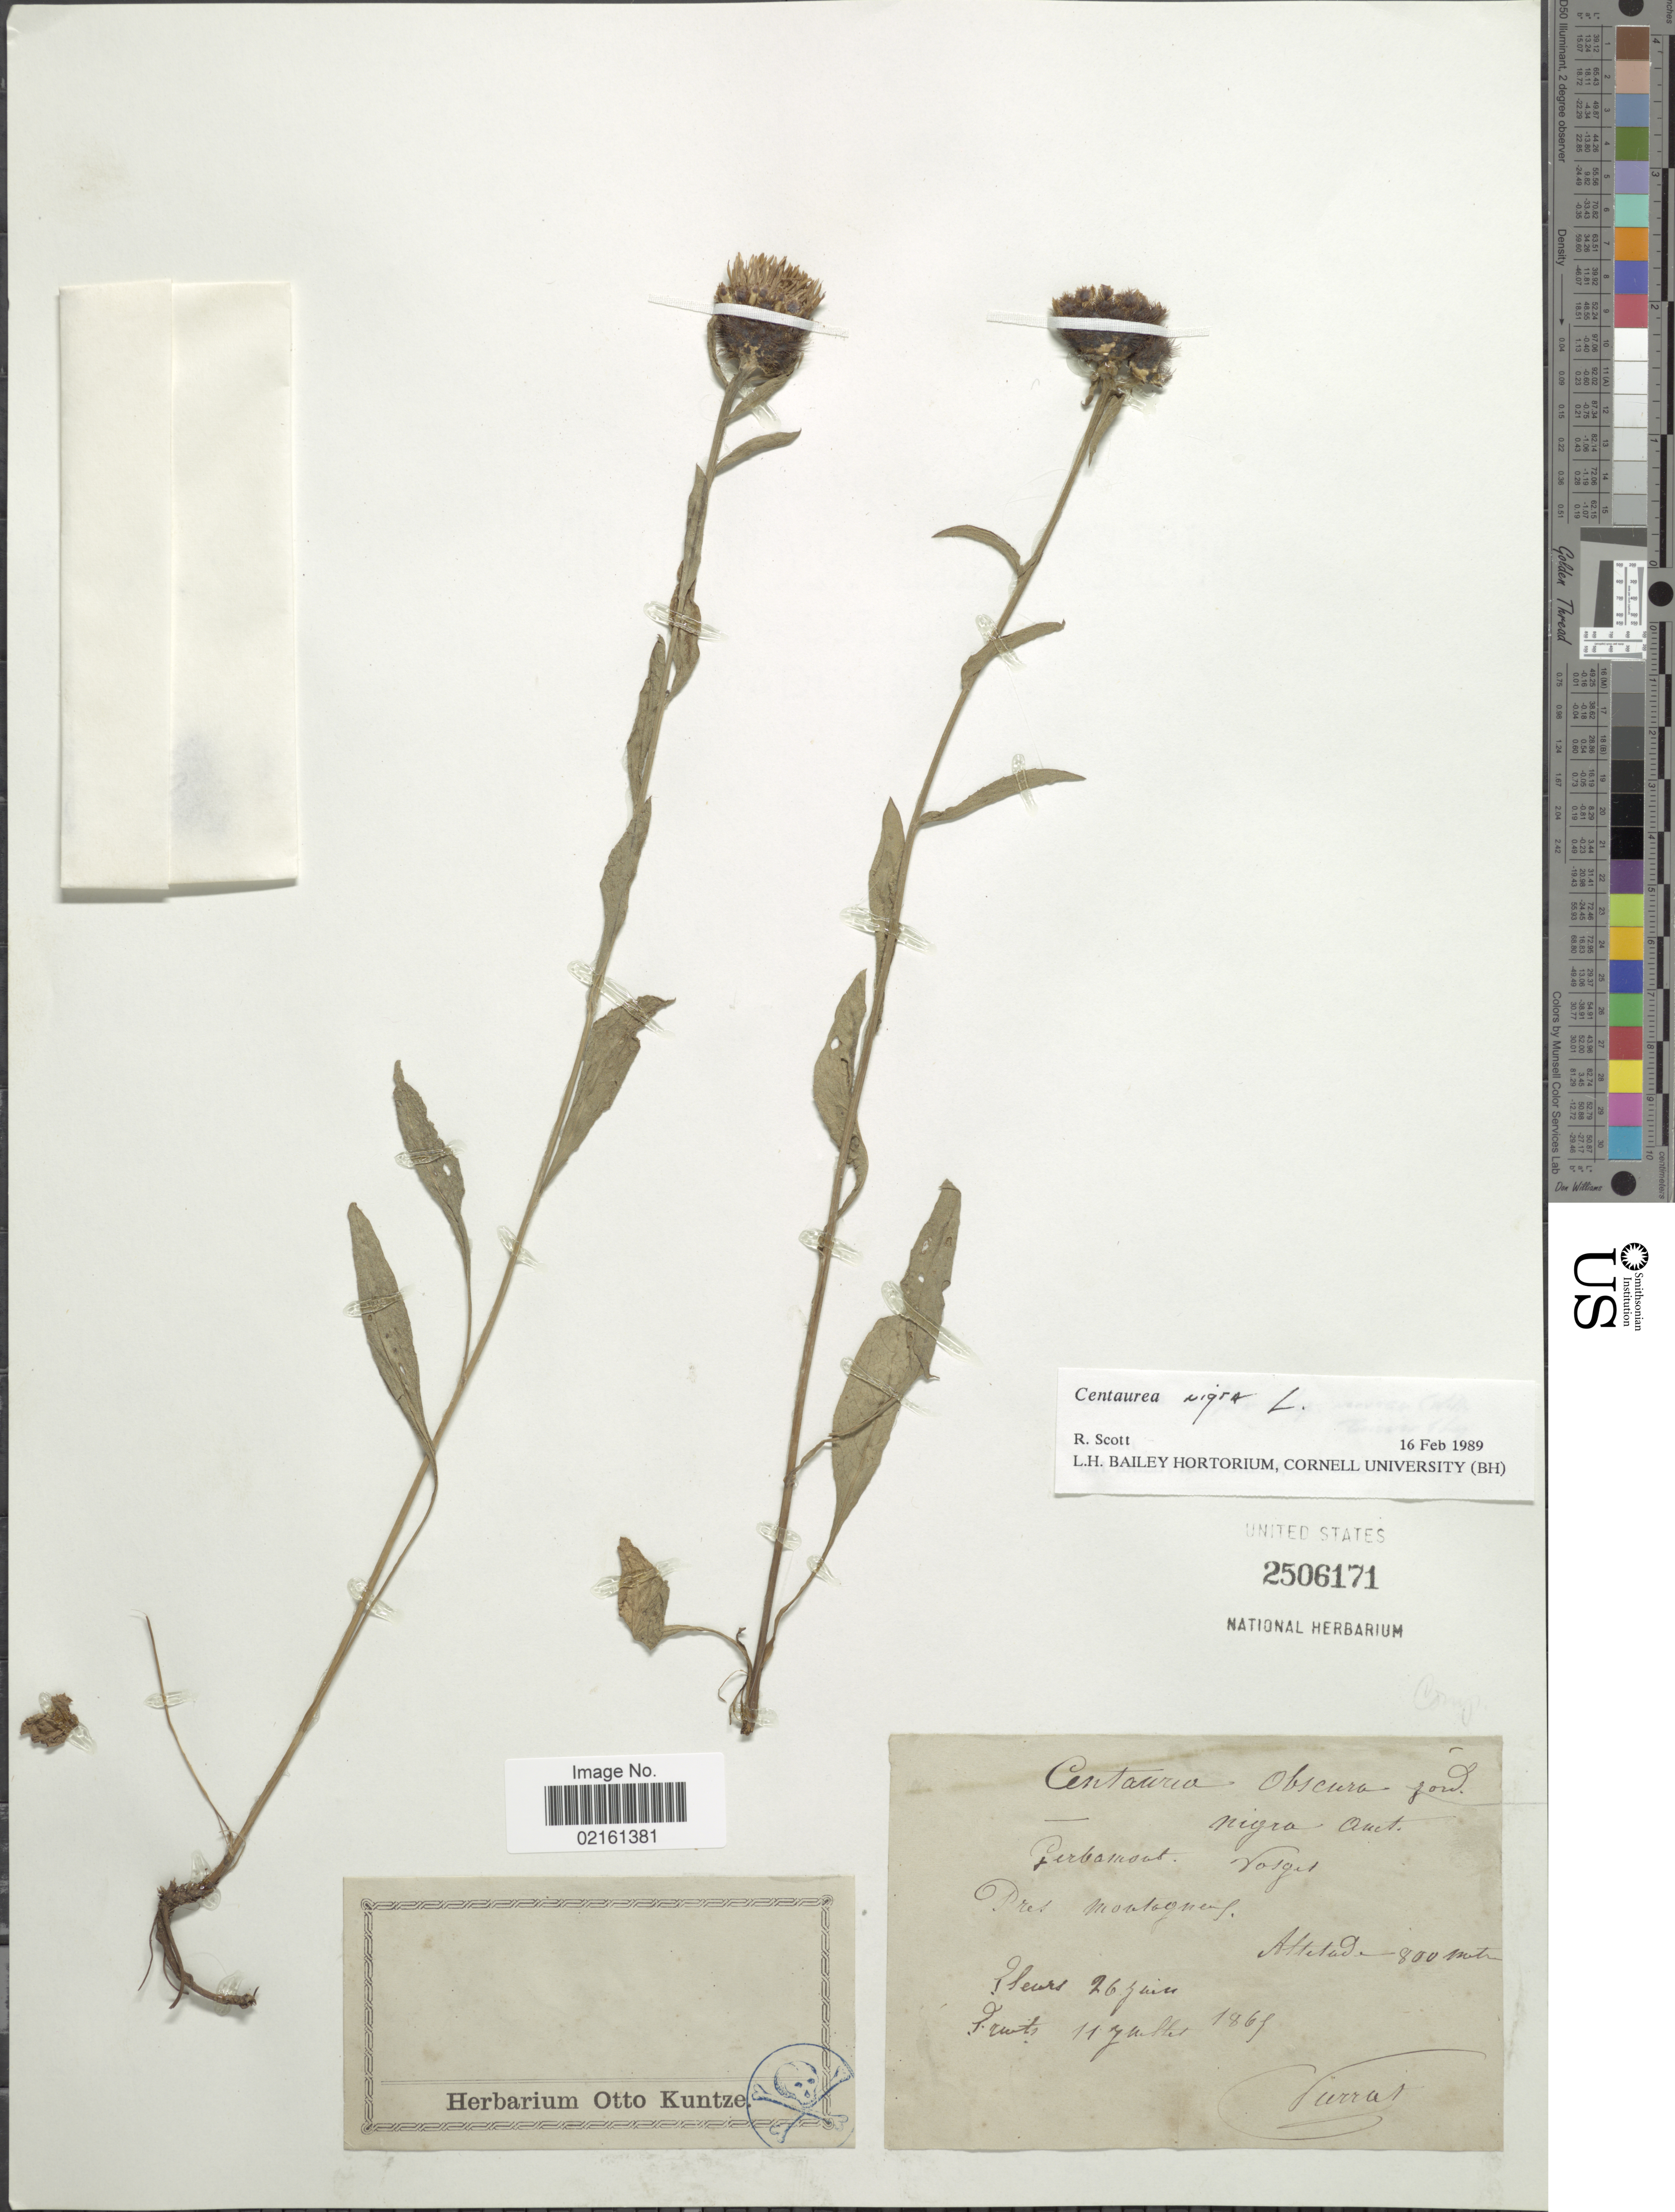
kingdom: Plantae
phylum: Tracheophyta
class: Magnoliopsida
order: Asterales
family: Asteraceae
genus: Centaurea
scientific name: Centaurea nigra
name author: L.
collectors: Sierras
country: France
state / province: Grand Est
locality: Pres Montagnes [interpreted]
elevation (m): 800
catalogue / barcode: US 2506171